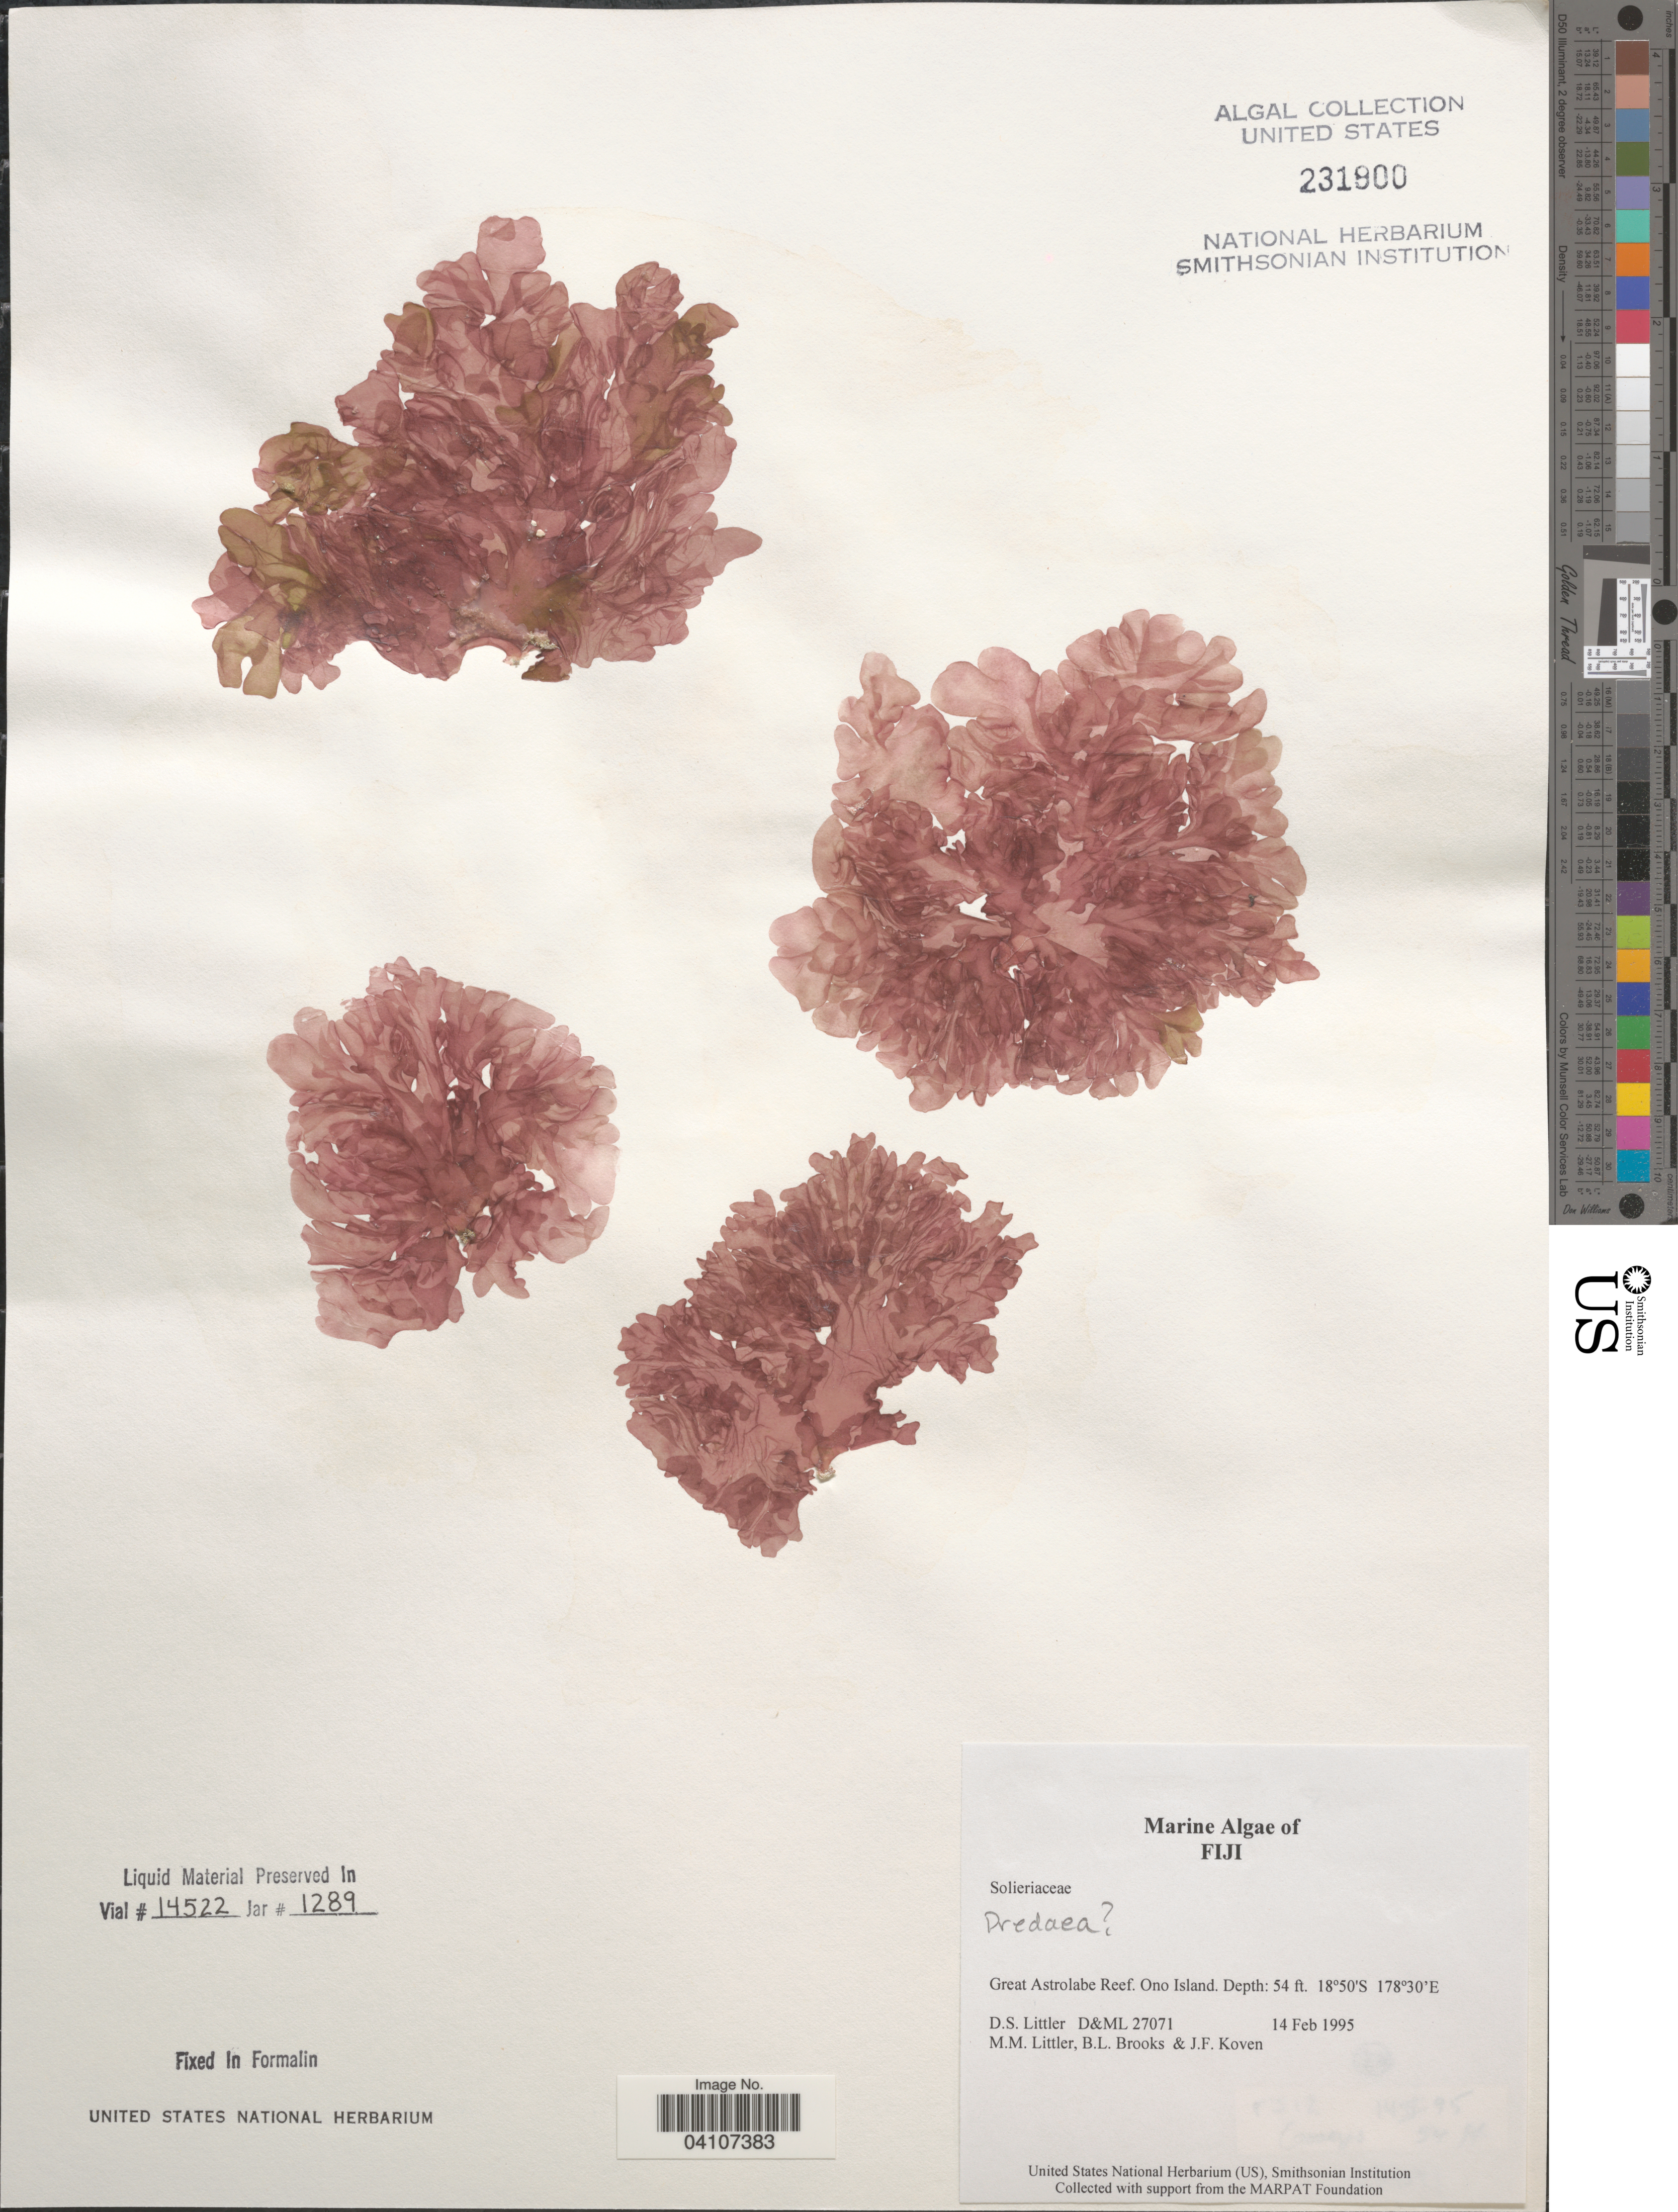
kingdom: Plantae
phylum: Rhodophyta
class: Florideophyceae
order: Gigartinales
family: Solieriaceae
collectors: D. S. Littler, B. Brooks & J. Koven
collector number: D&ML 27071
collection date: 1995-02-14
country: Fiji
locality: Great Astrolobe Reef. Ono Island.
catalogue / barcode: US 213800